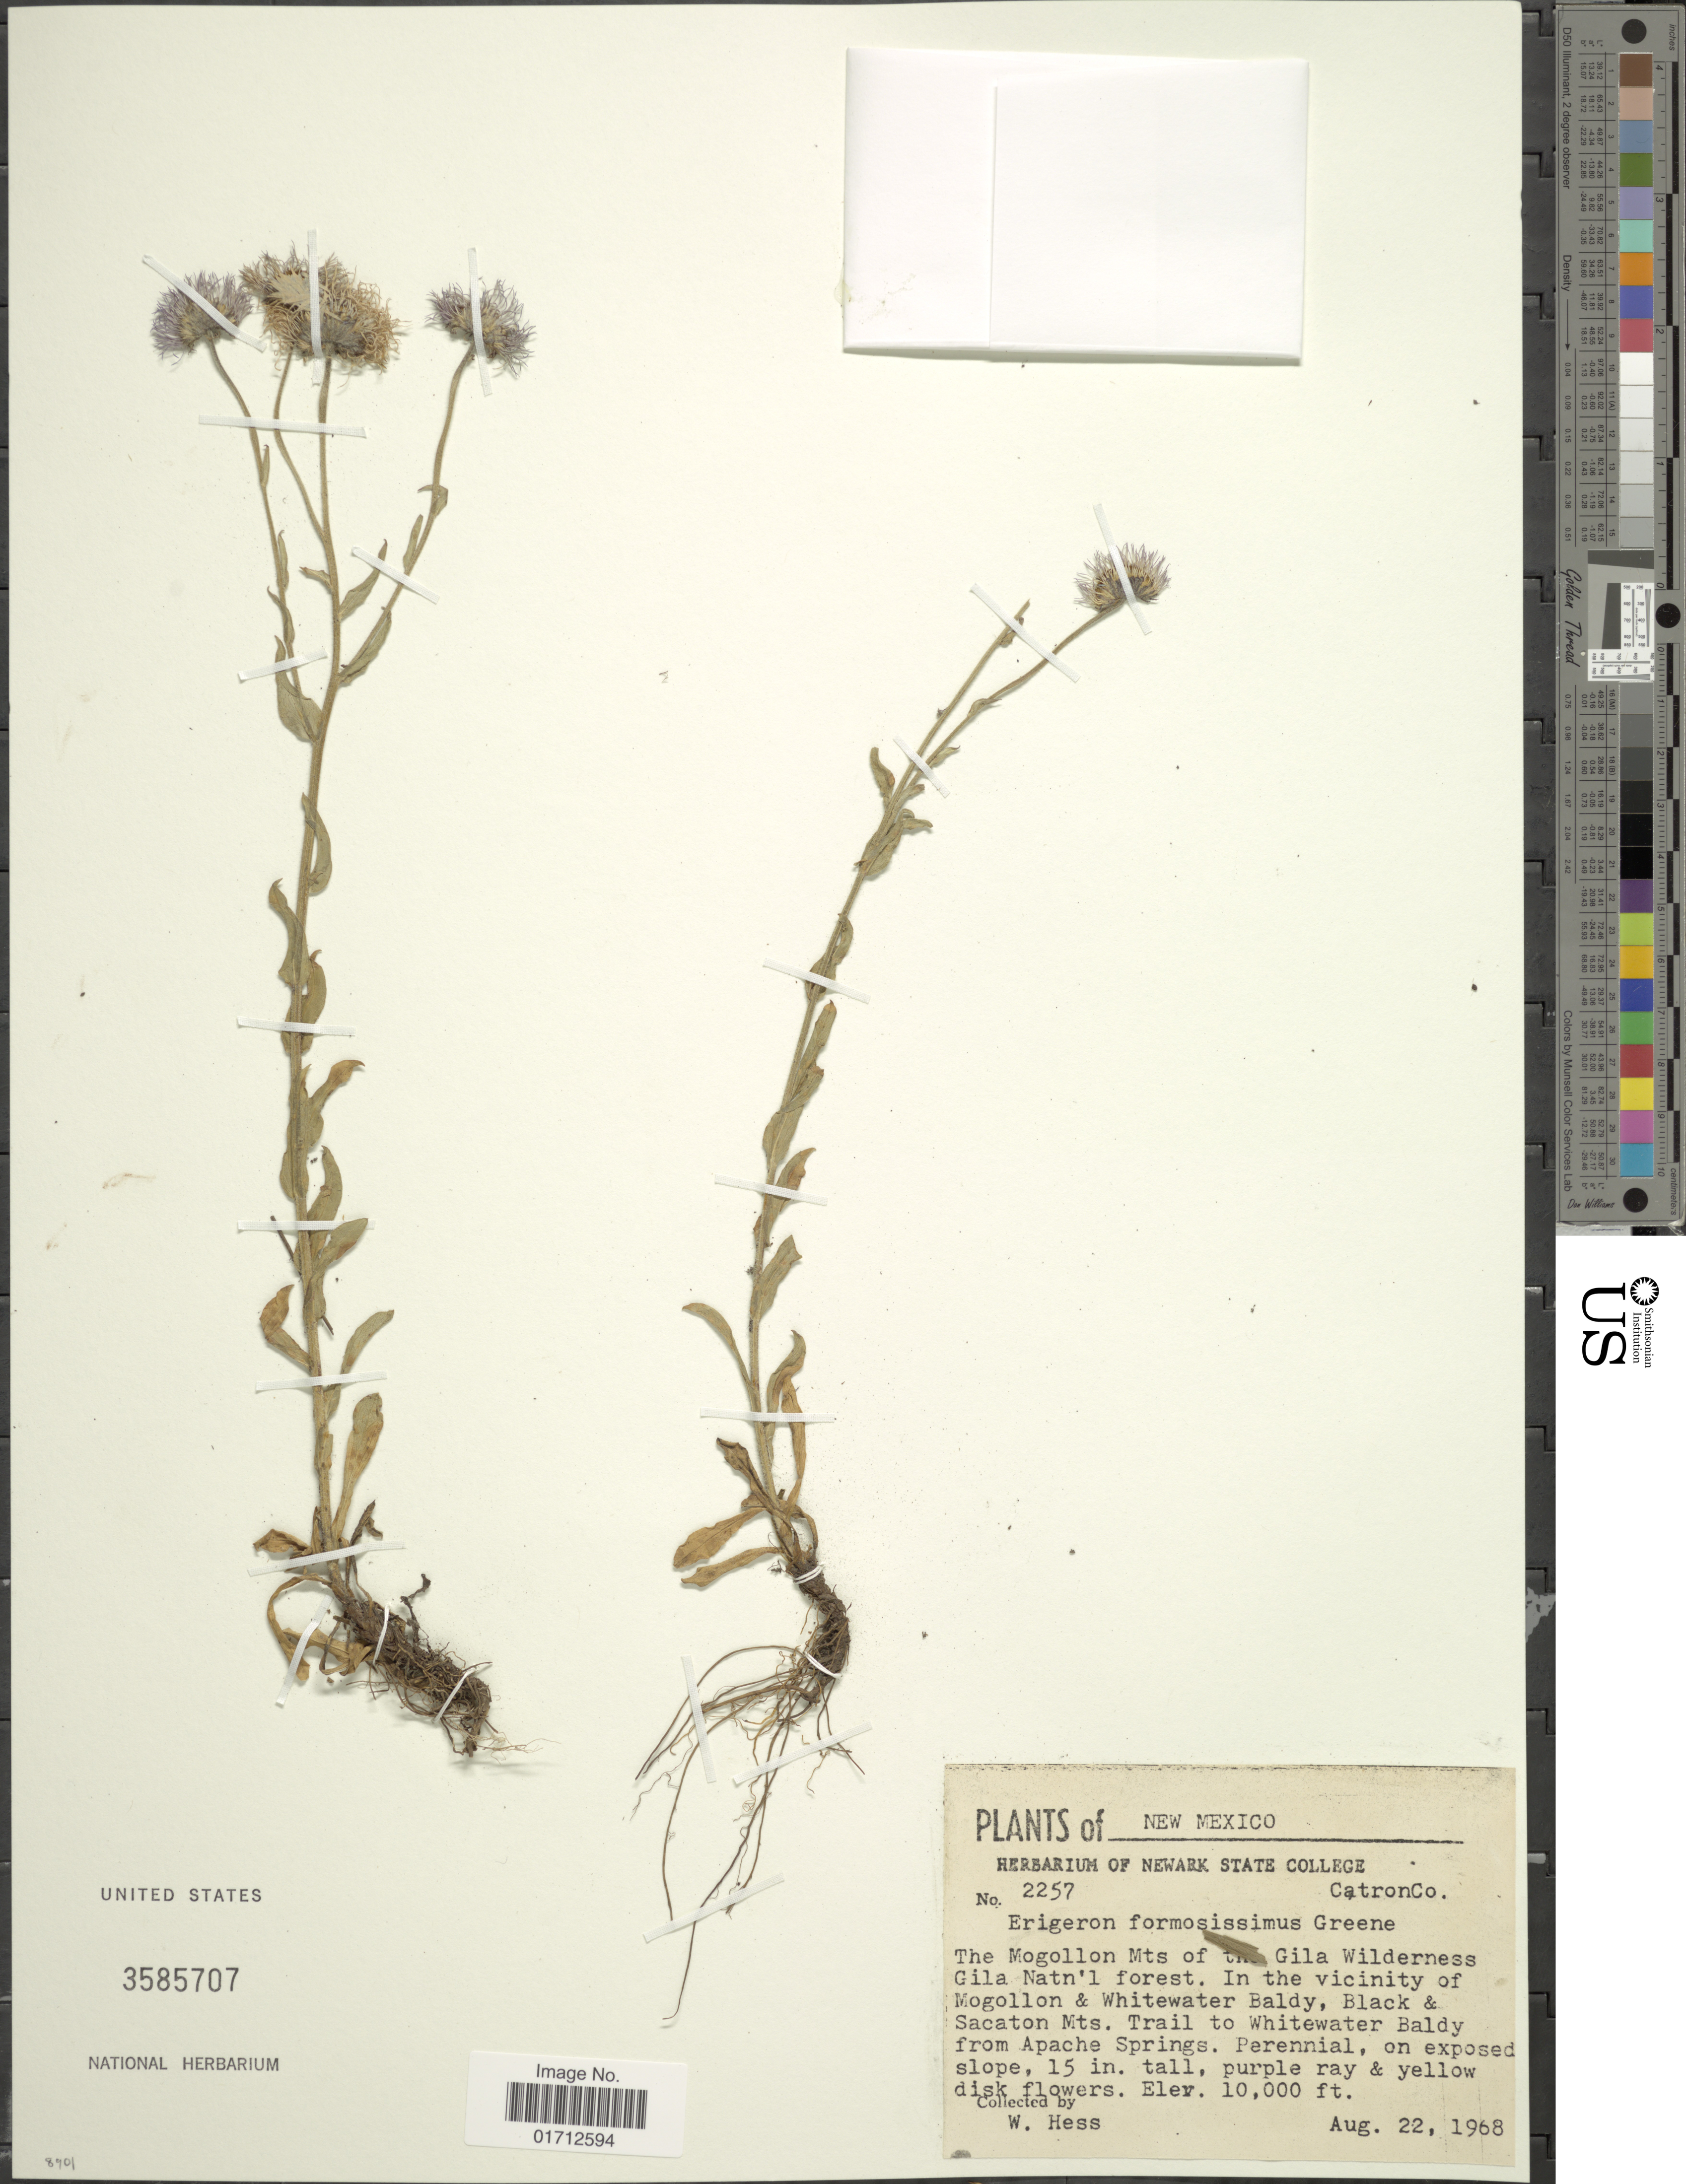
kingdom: Plantae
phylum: Tracheophyta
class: Magnoliopsida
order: Asterales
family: Asteraceae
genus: Erigeron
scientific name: Erigeron formosissimus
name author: Greene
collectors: W. Hess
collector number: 2257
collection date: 1968-08-22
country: United States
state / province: New Mexico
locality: The Mogollon Mts. of the Gila Wilderness Gila Natn'l forest. In the vicinity of Mogollon & Whitewater Baldy, Black & Sacaton Mts.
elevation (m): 3048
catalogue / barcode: US 3585707